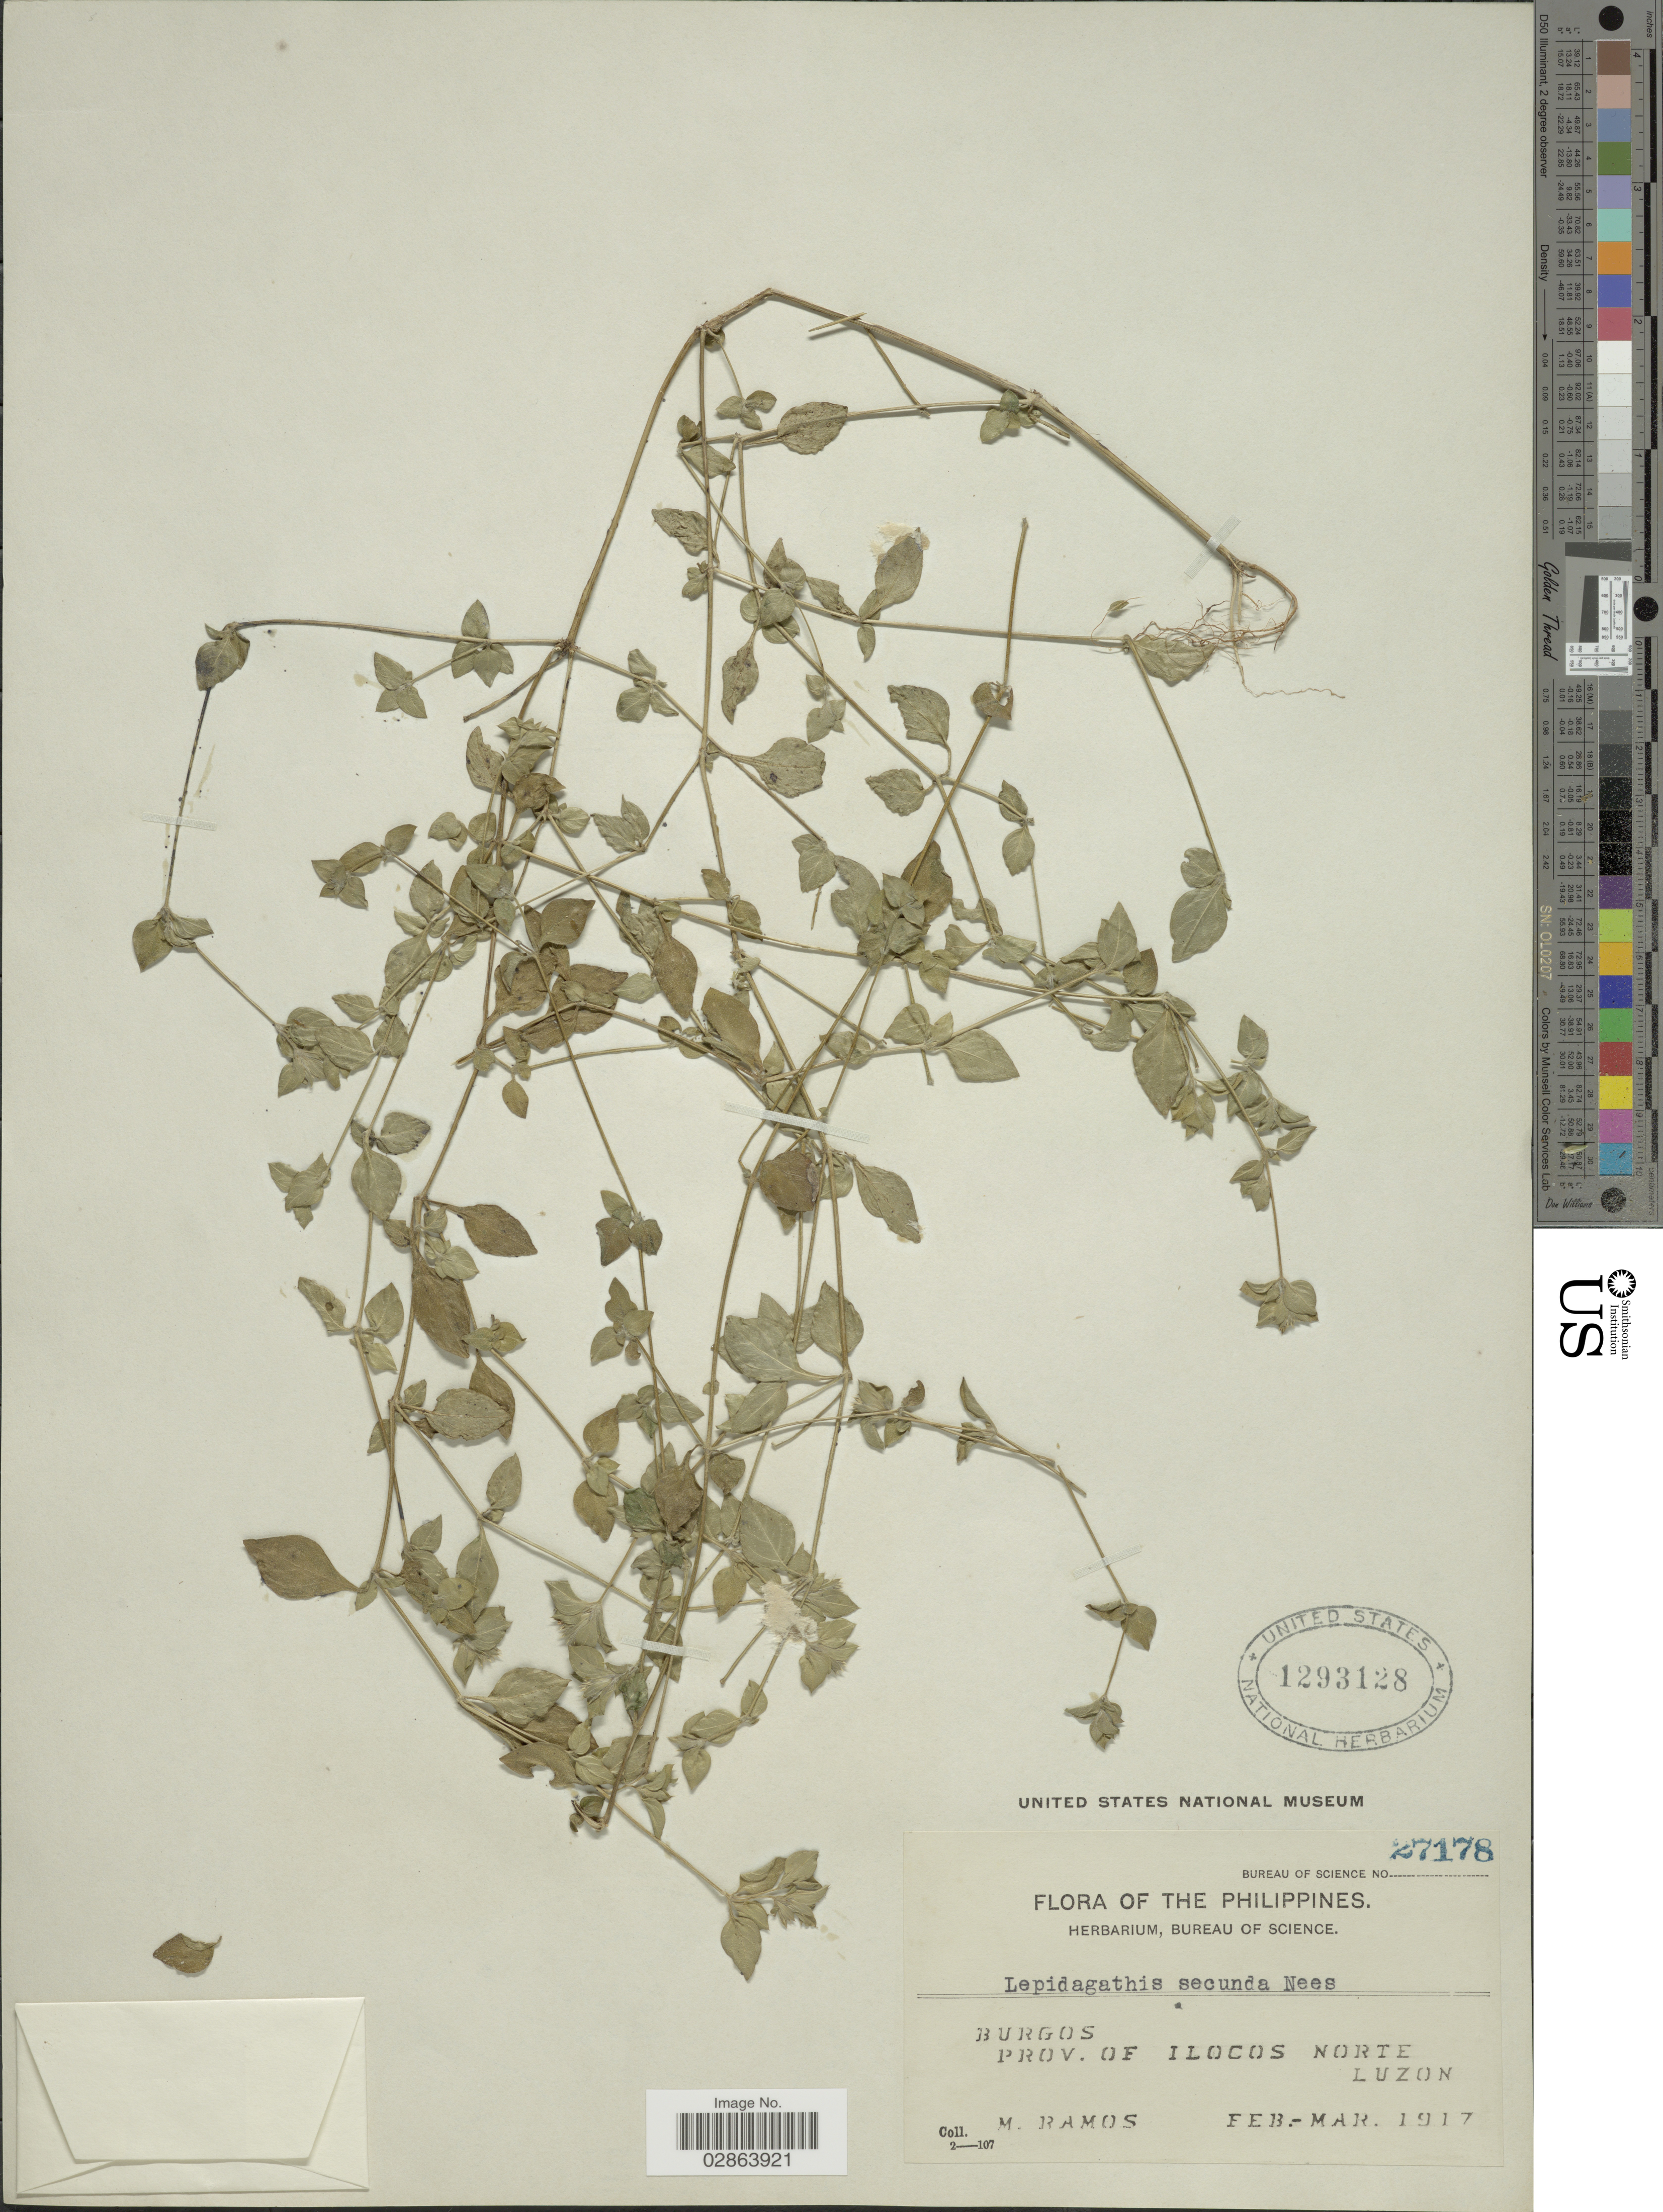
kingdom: Plantae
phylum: Tracheophyta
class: Magnoliopsida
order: Lamiales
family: Acanthaceae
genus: Lepidagathis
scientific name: Lepidagathis secunda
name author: (Blanco) Nees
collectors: M. Ramos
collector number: Bureau of Science 27178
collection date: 1917-02/1917-03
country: Philippines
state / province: Ilocos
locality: Burgos, Prov. of Ilocos Norte, Luzon.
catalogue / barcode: US 1293128